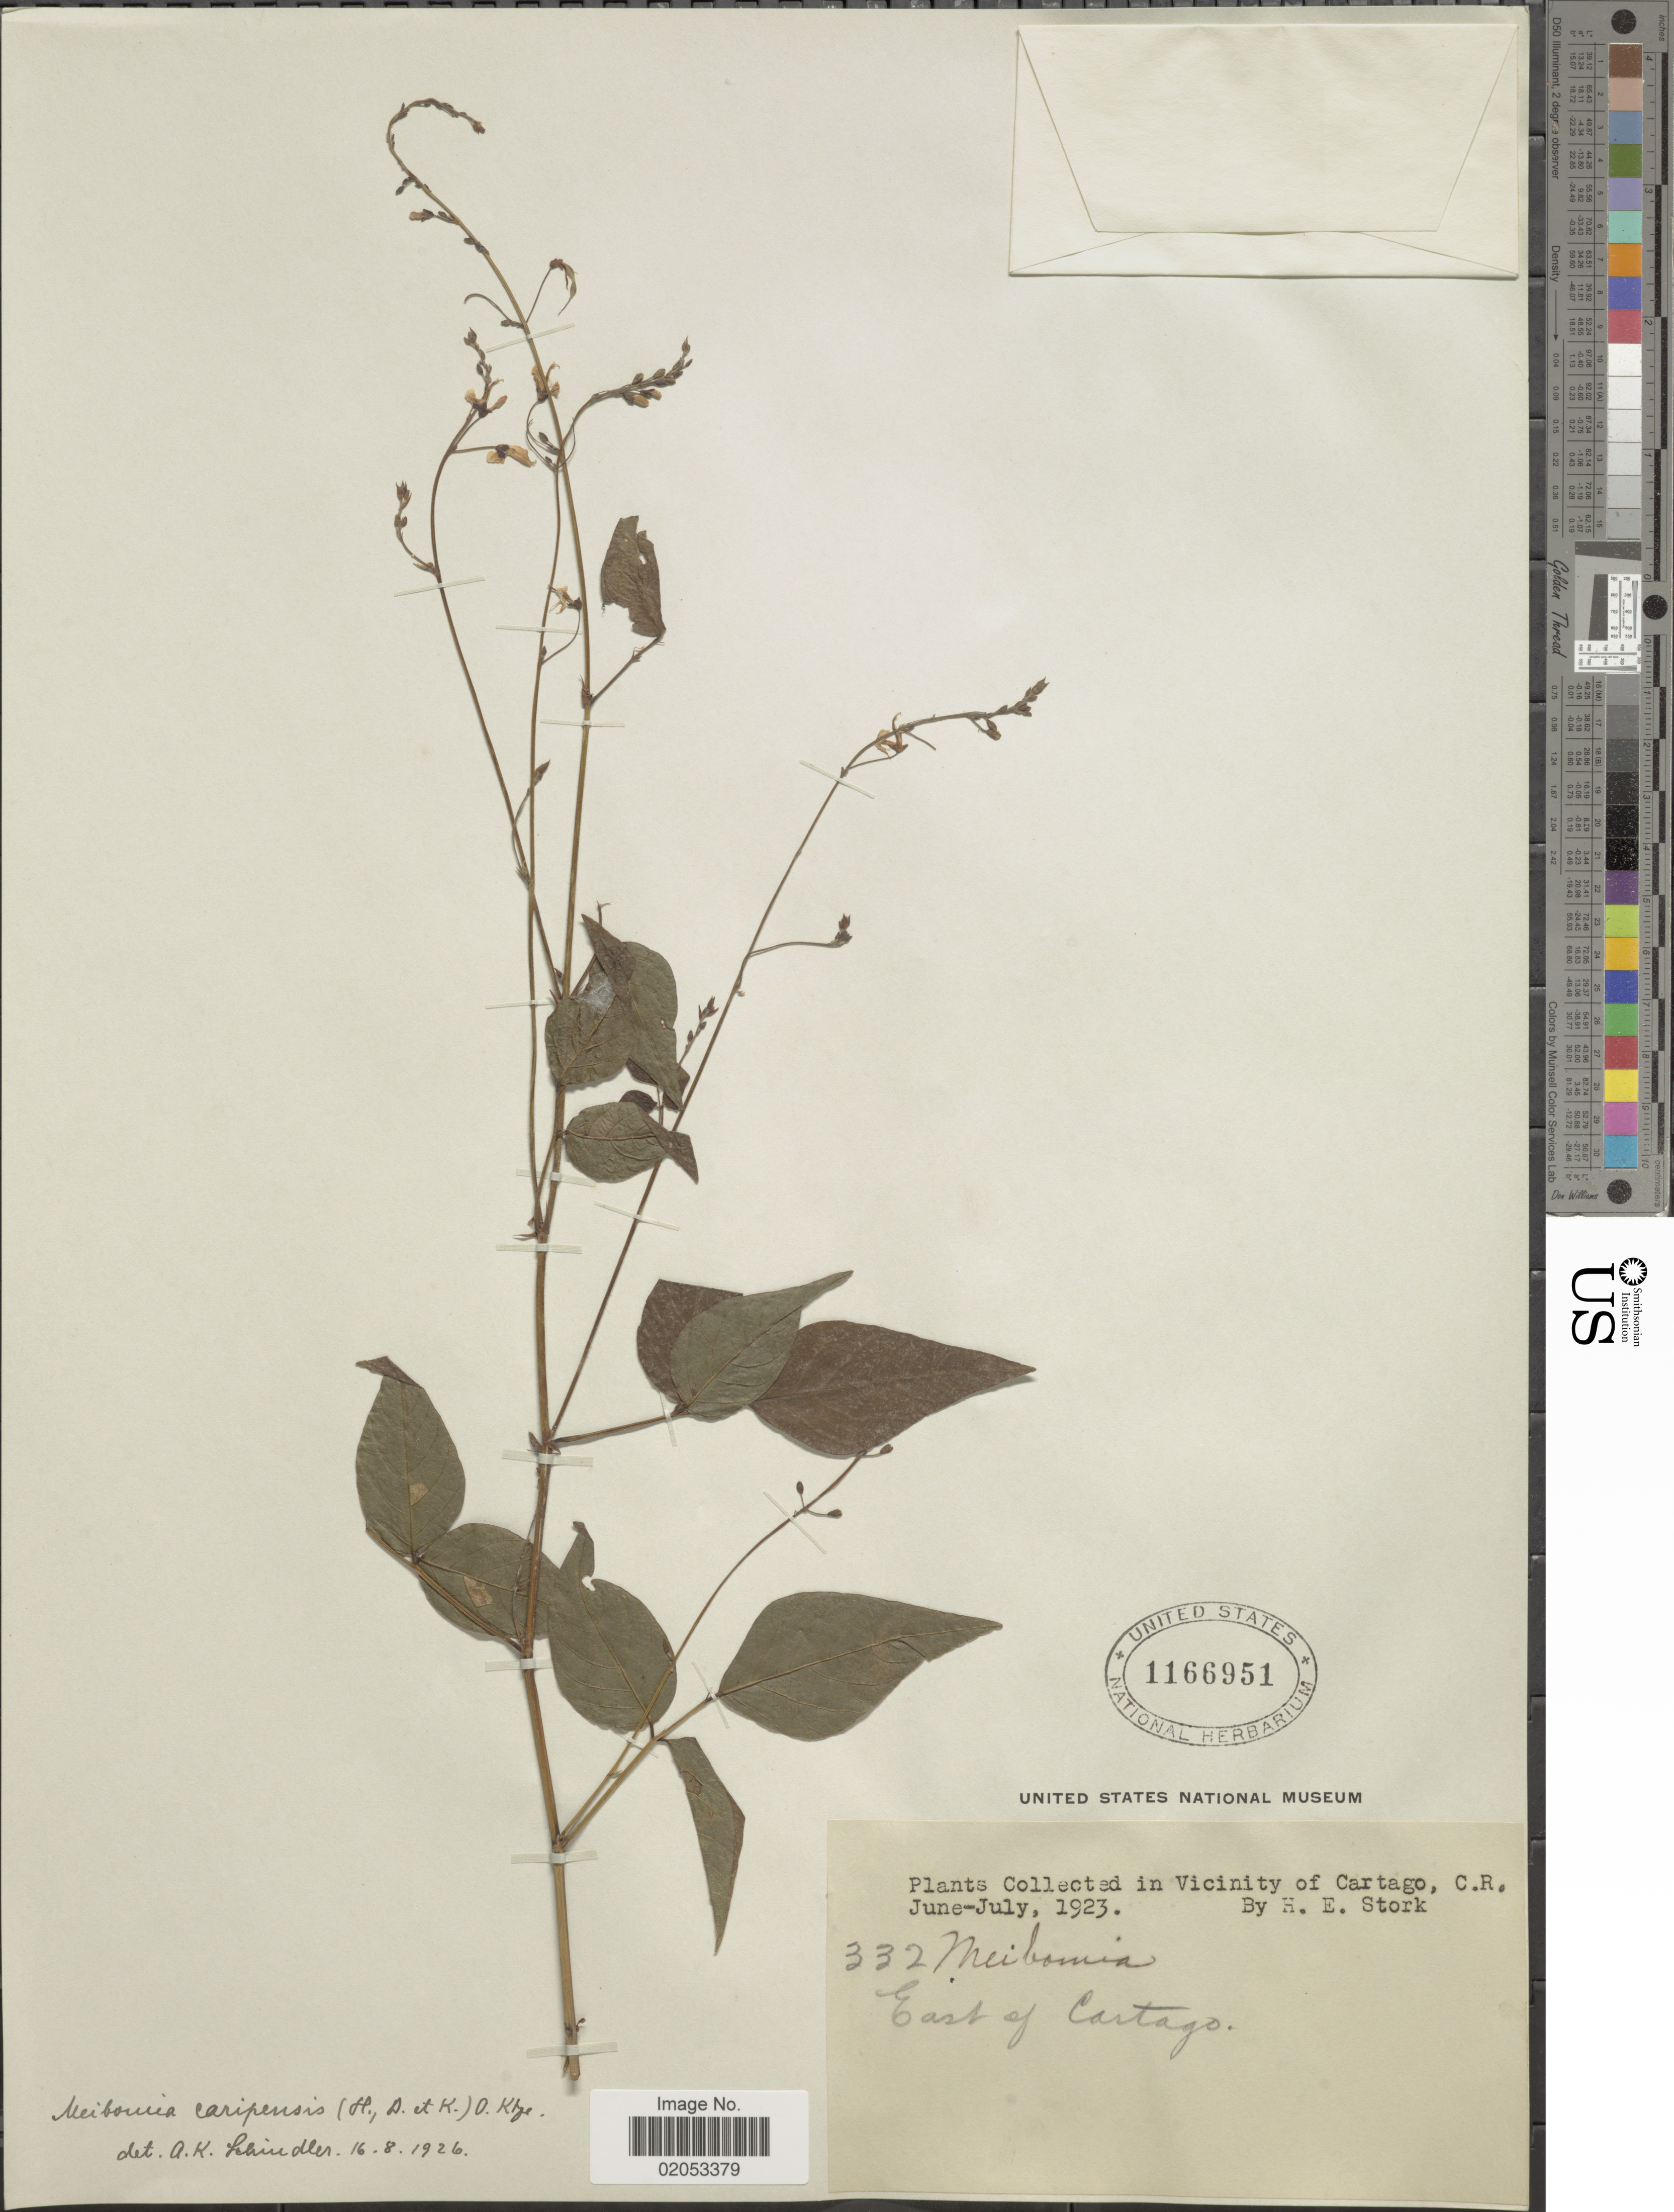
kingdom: Plantae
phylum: Tracheophyta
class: Magnoliopsida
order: Fabales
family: Fabaceae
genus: Desmodium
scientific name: Desmodium caripense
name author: (Kunth) G. Don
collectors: H. E. Stork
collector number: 332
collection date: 1923-06/1923-07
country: Costa Rica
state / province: Cartago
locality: In Vicinity of Cartago, East of Cartago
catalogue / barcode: US 1166951